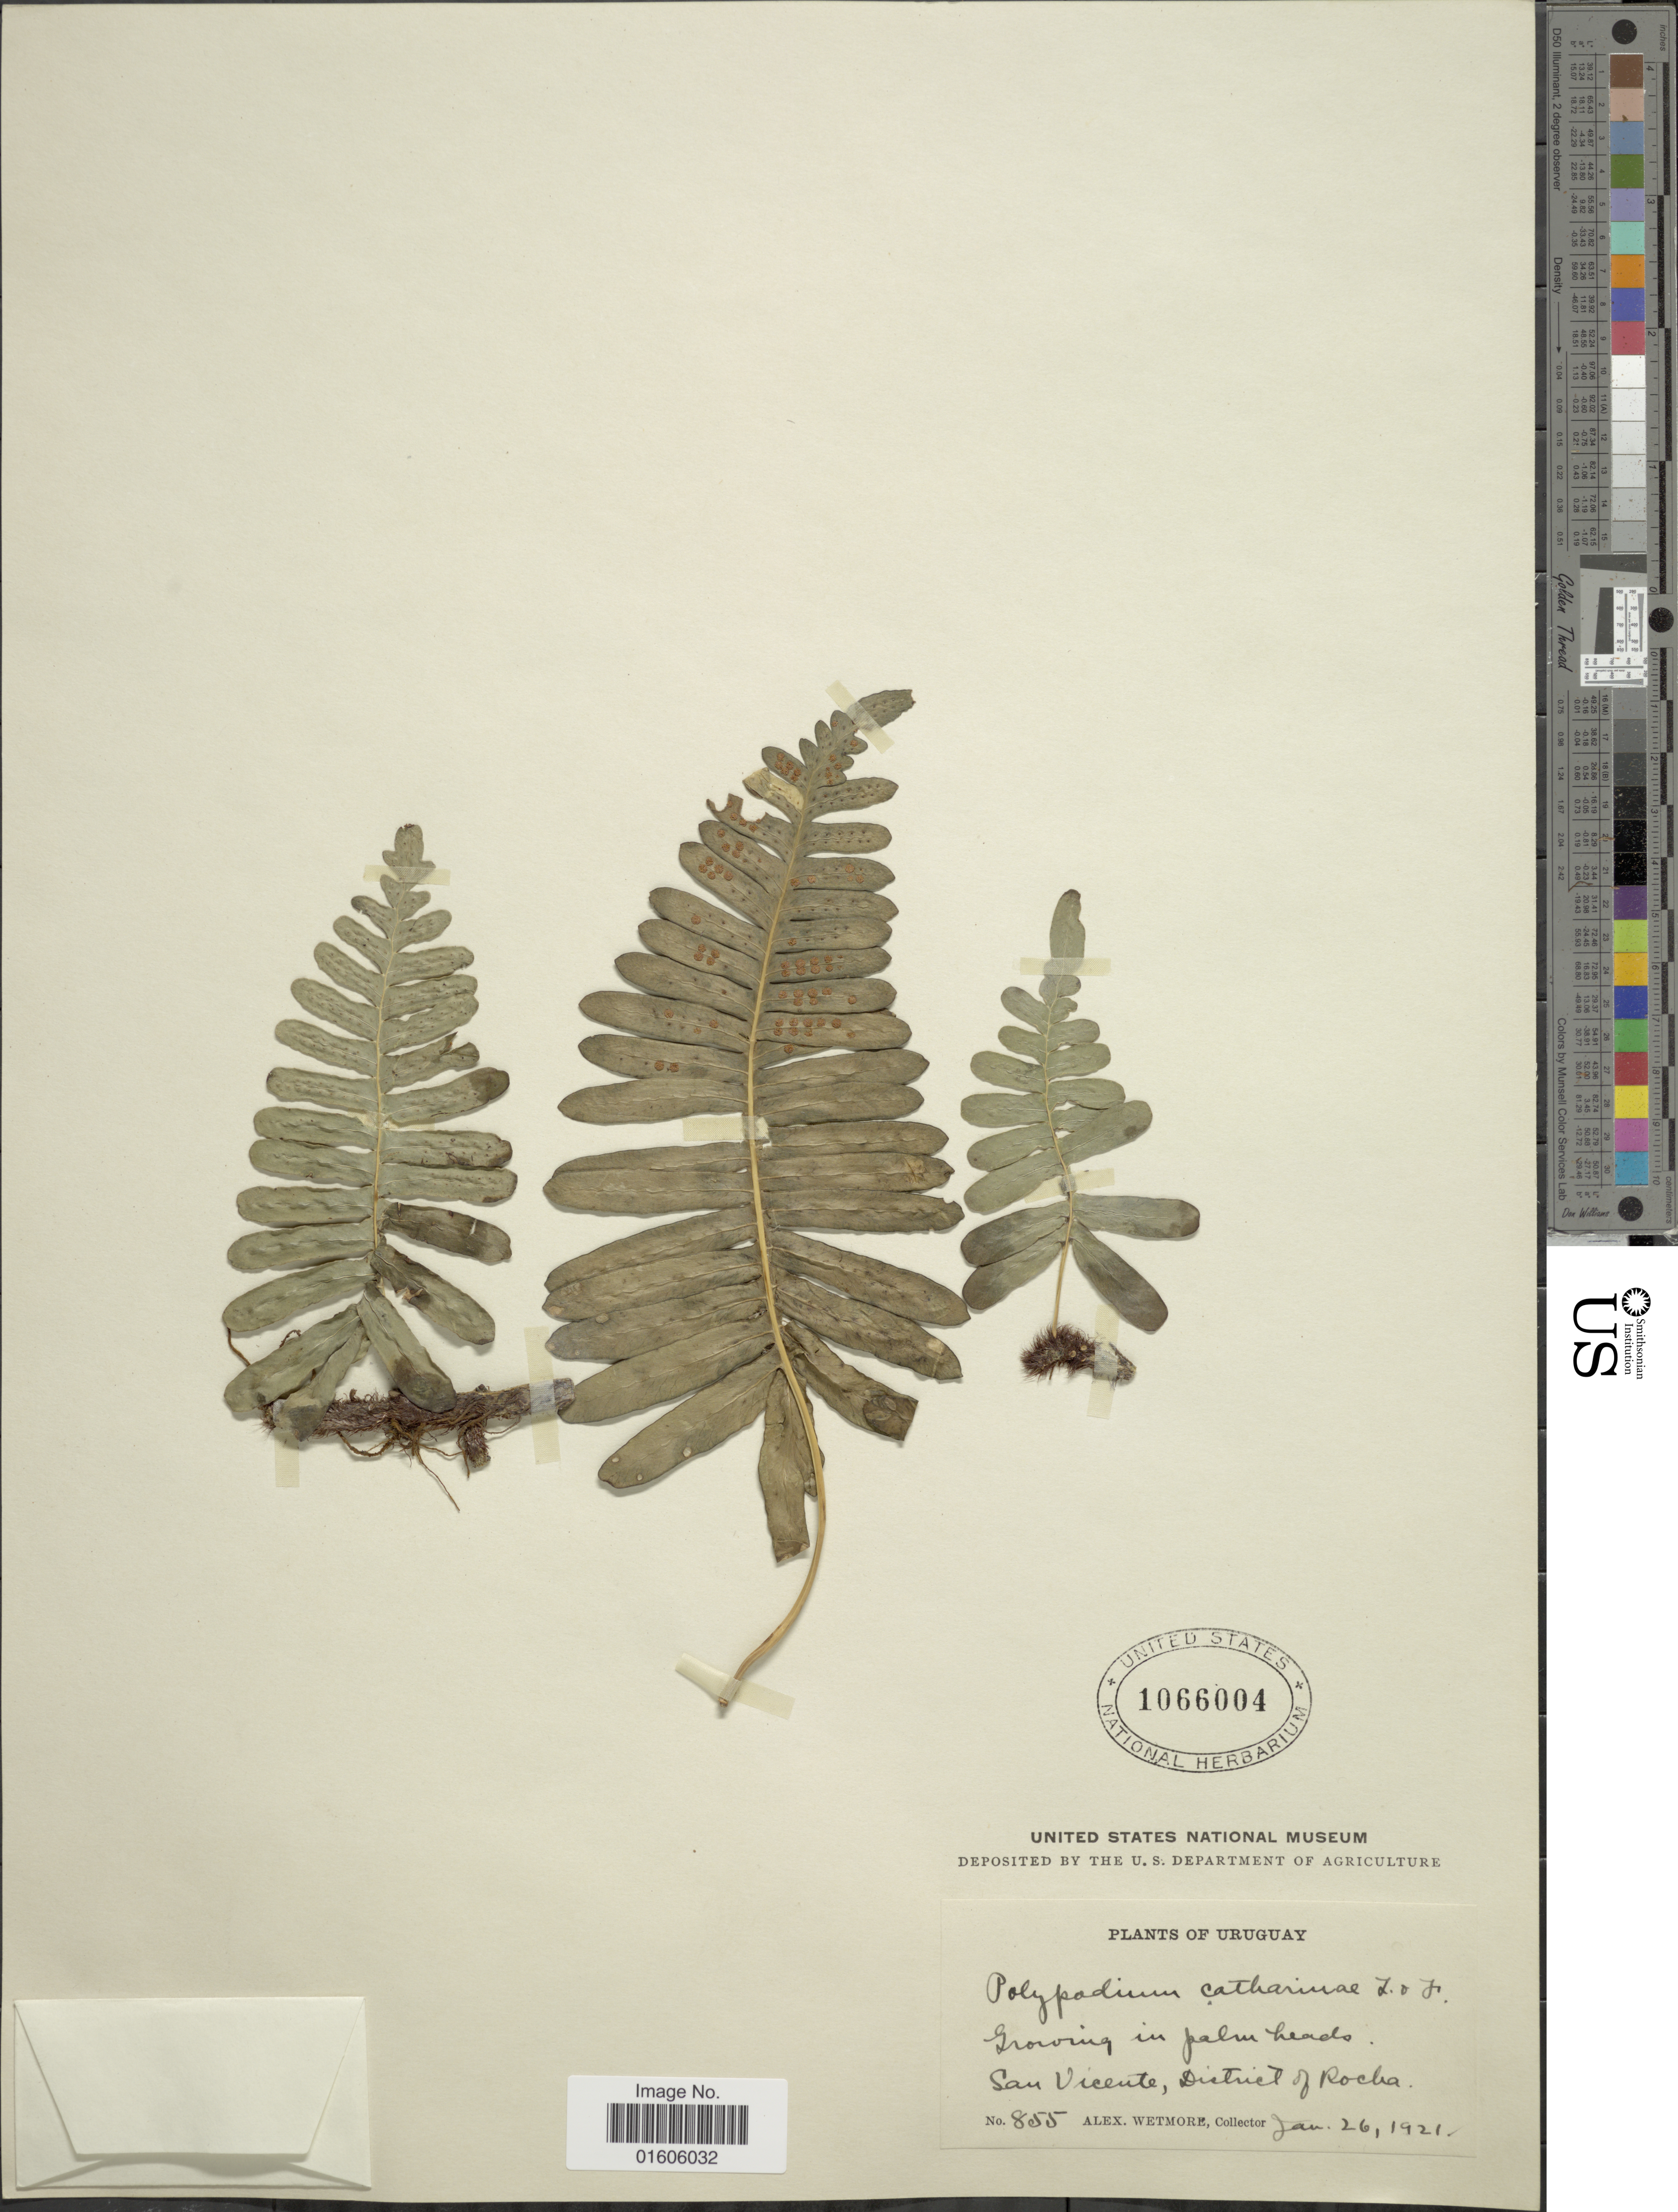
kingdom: Plantae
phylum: Tracheophyta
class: Polypodiopsida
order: Polypodiales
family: Polypodiaceae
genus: Serpocaulon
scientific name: Serpocaulon catharinae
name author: (Langsd. & Fisch.) A.R. Sm.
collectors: A. Wetmore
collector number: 855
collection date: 1921-01-26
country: Uruguay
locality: San Vicente, District of Rocha.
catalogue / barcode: US 1066004